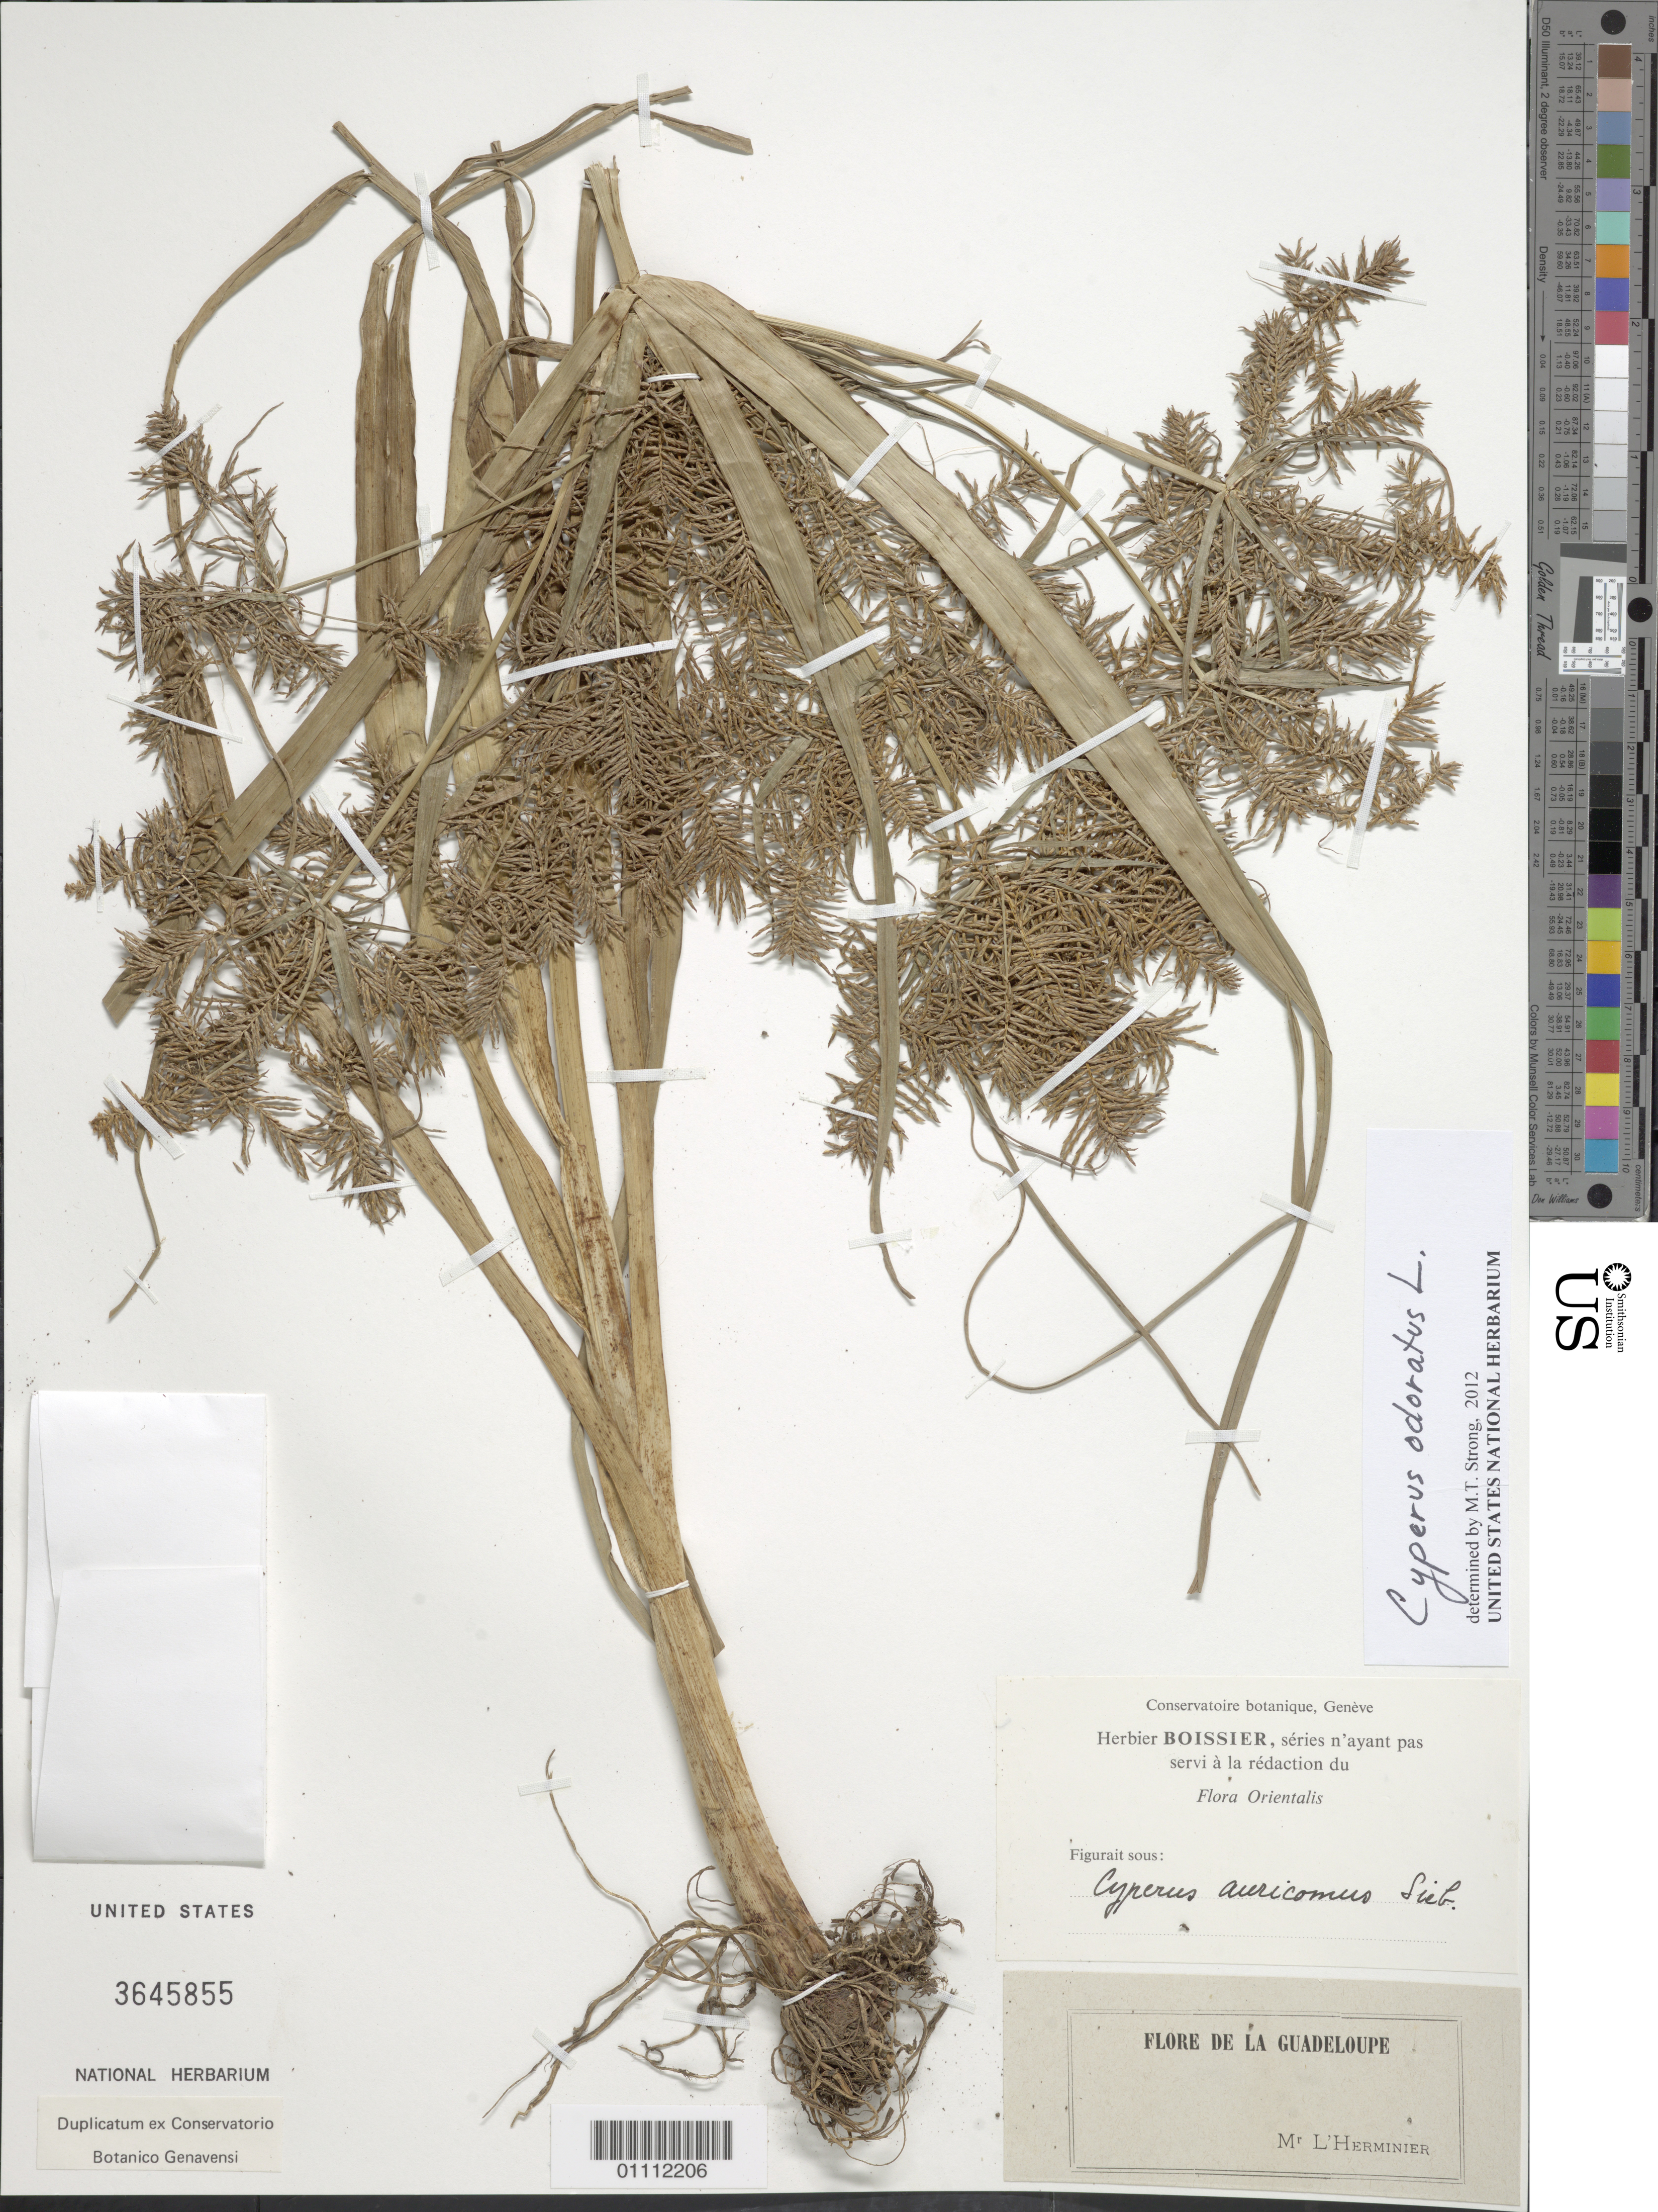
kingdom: Plantae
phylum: Tracheophyta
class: Liliopsida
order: Poales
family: Cyperaceae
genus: Cyperus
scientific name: Cyperus odoratus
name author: L.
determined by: Strong, M. T., (US), Smithsonian Institution - National Museum of Natural History (UNITED STATES)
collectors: F. L'Herminier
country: Guadeloupe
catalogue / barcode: US 3645855